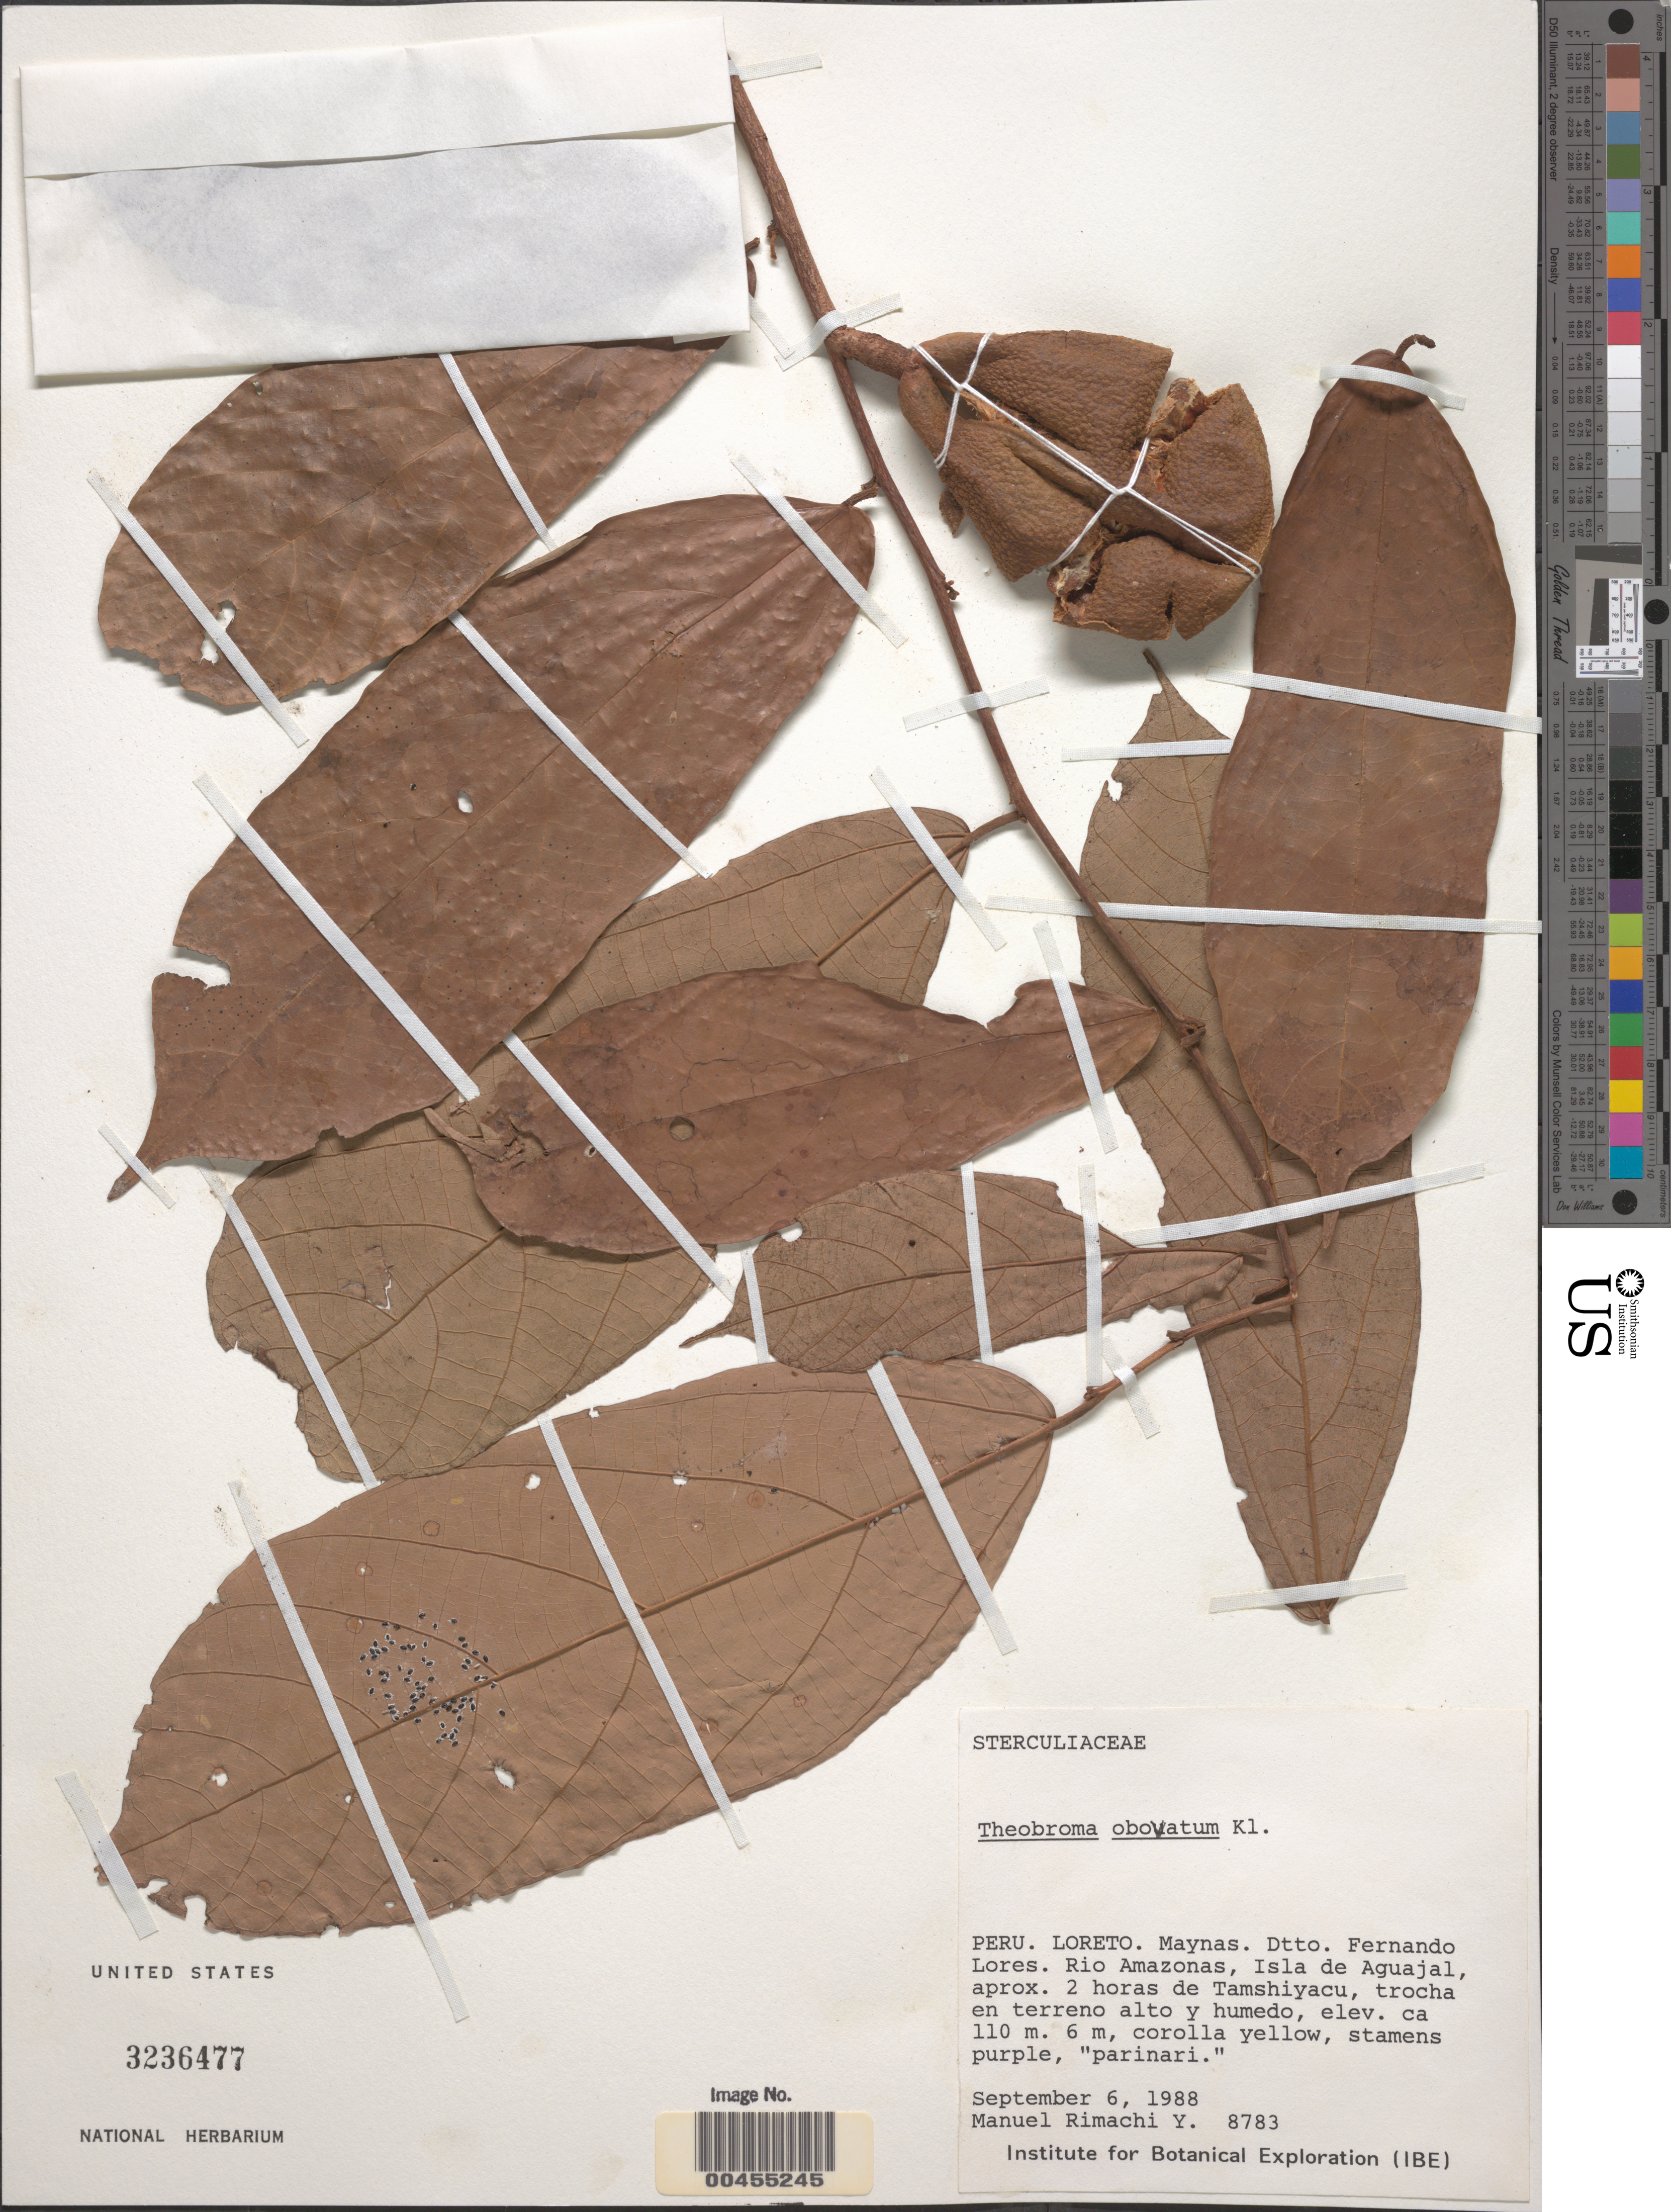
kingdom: Plantae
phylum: Tracheophyta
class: Magnoliopsida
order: Malvales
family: Malvaceae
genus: Theobroma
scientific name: Theobroma obovatum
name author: Klotzsch ex Bernoulli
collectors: M. Rimachi Y.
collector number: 8783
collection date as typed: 06 Sep 1988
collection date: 1988-09-06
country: Peru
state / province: Loreto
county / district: Maynas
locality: Isla de Aguajal, Dtto. Fernando Lores, Río Amazonas, aprox. 2 hrs. de Tamshiyacu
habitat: trocha en terreno alto y humedo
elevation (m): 110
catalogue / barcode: US 3236477